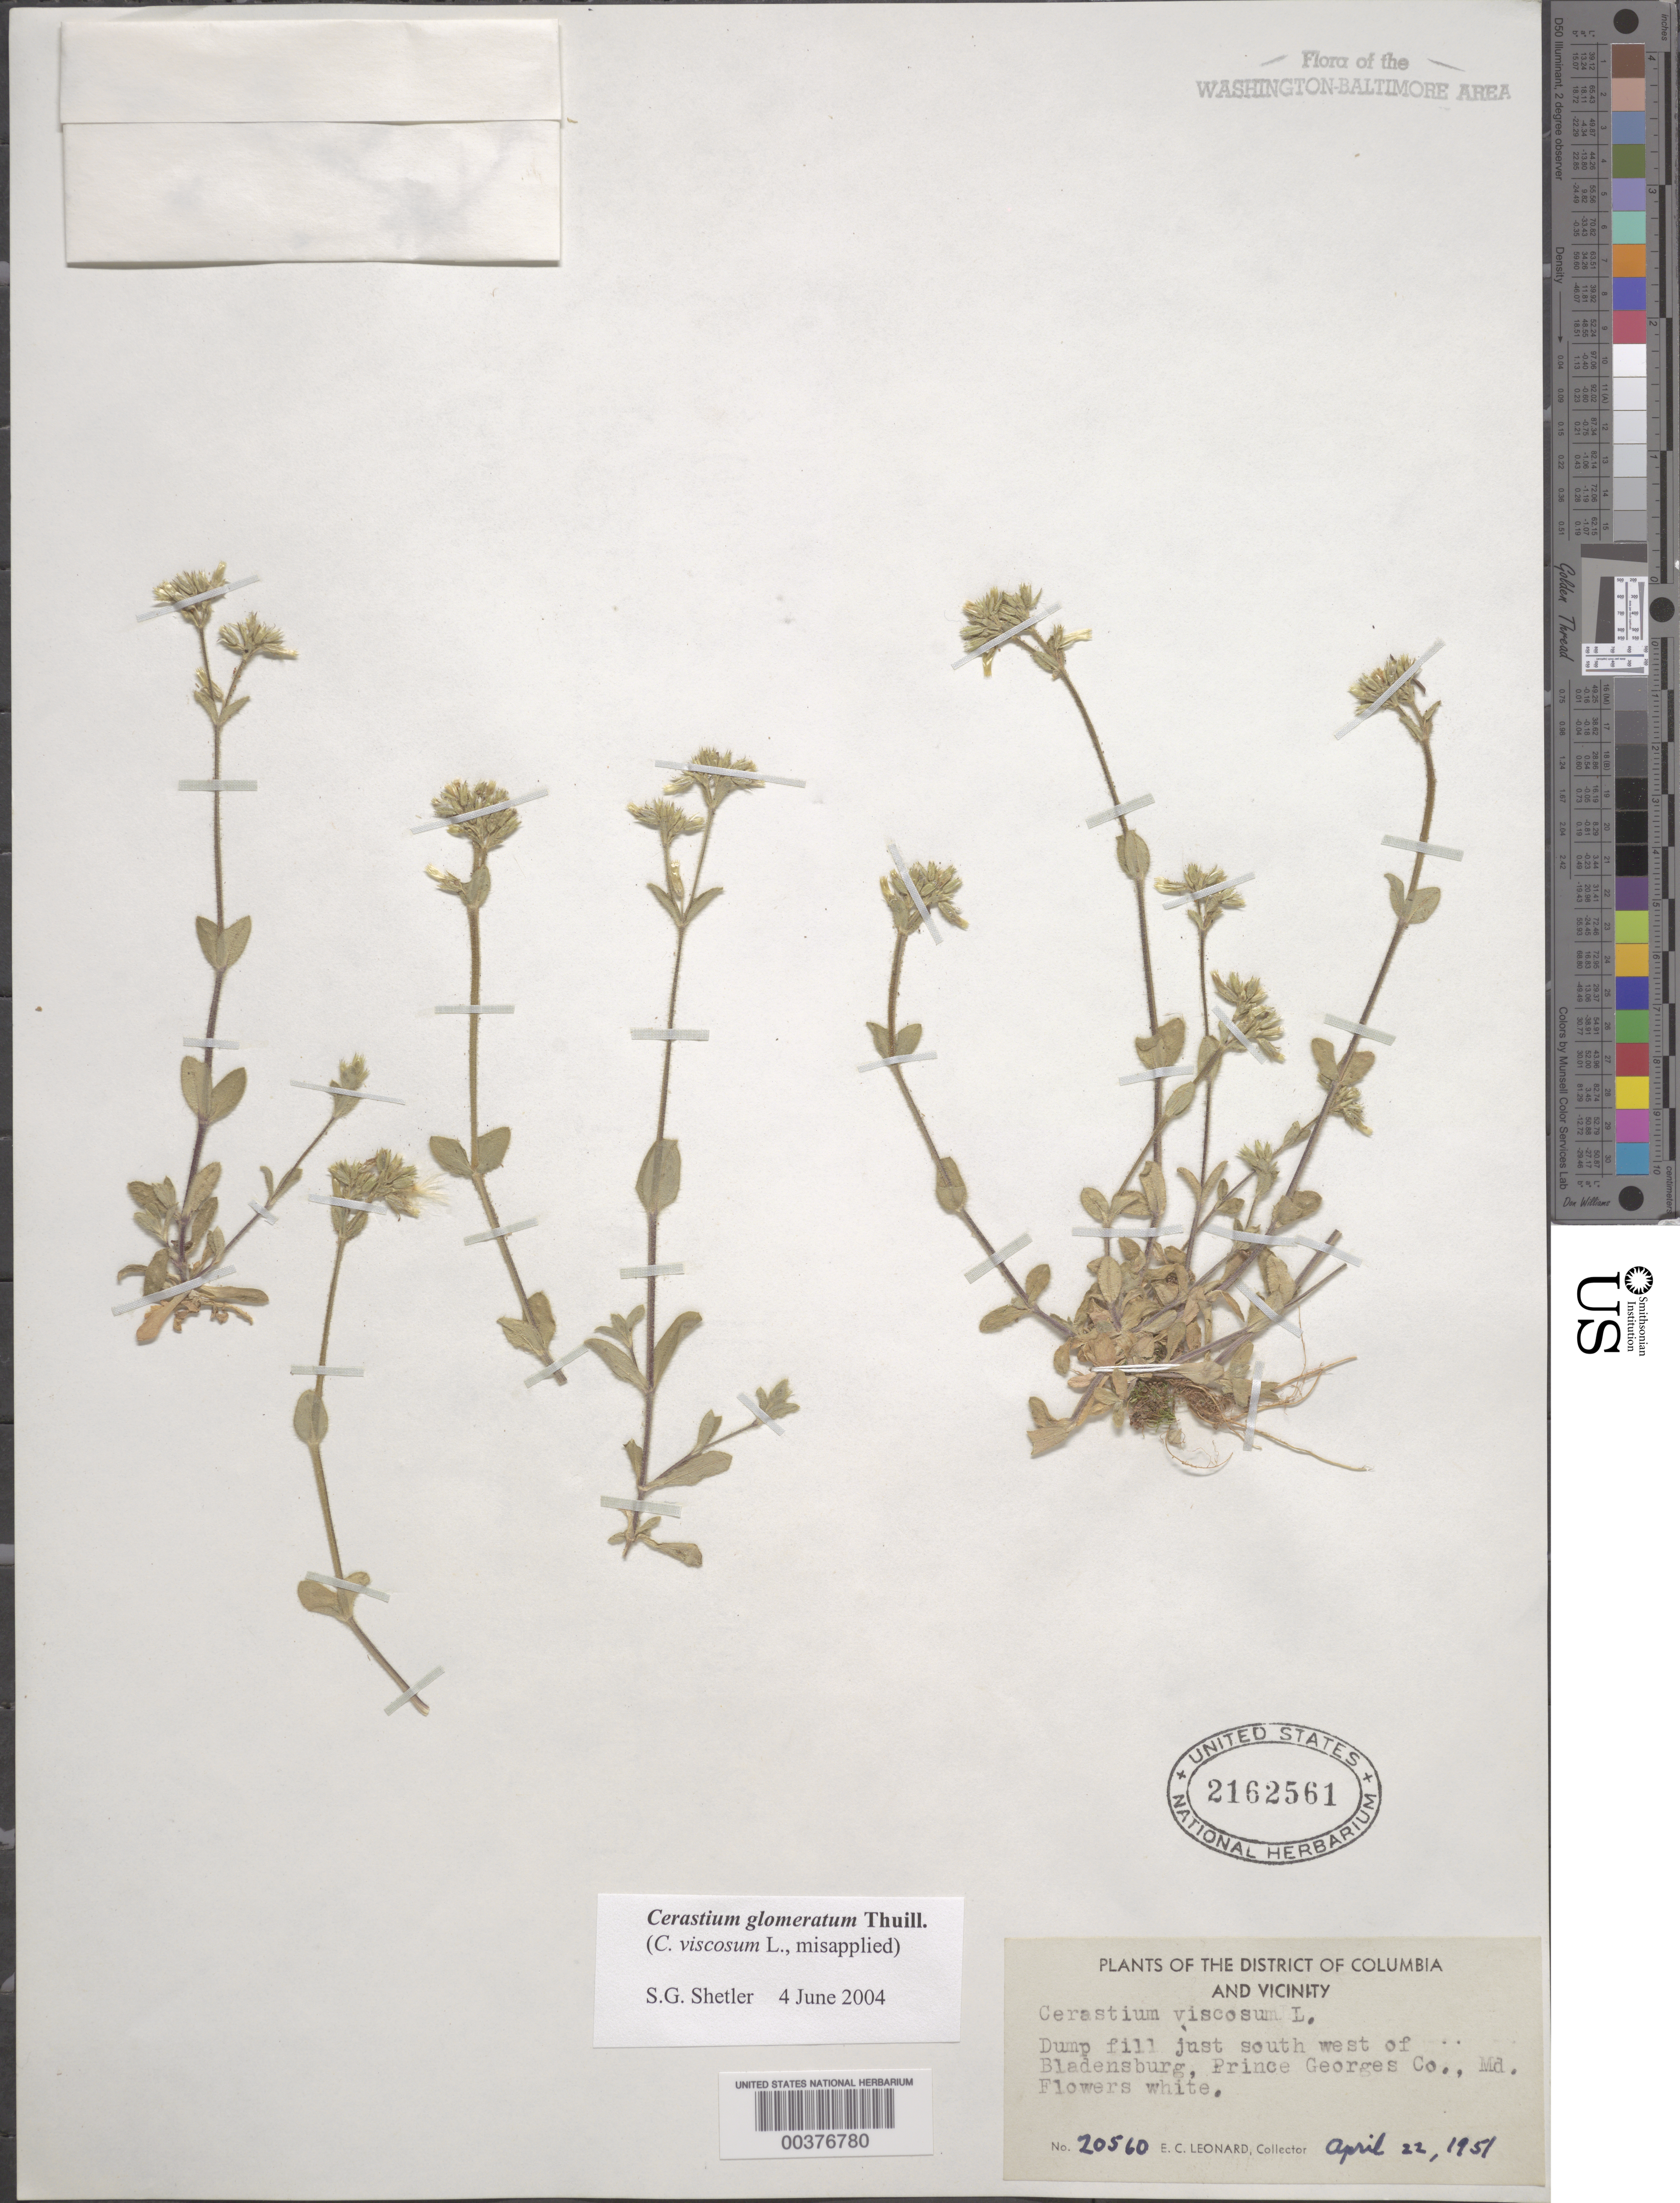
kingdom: Plantae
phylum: Tracheophyta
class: Magnoliopsida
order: Caryophyllales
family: Caryophyllaceae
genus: Cerastium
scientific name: Cerastium glomeratum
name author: Thuill.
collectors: E. C. Leonard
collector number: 20560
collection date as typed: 22 Apr 1951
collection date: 1951-04-22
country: United States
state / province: Maryland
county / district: Prince George's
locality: southwest of Bladensburg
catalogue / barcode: US 2162561